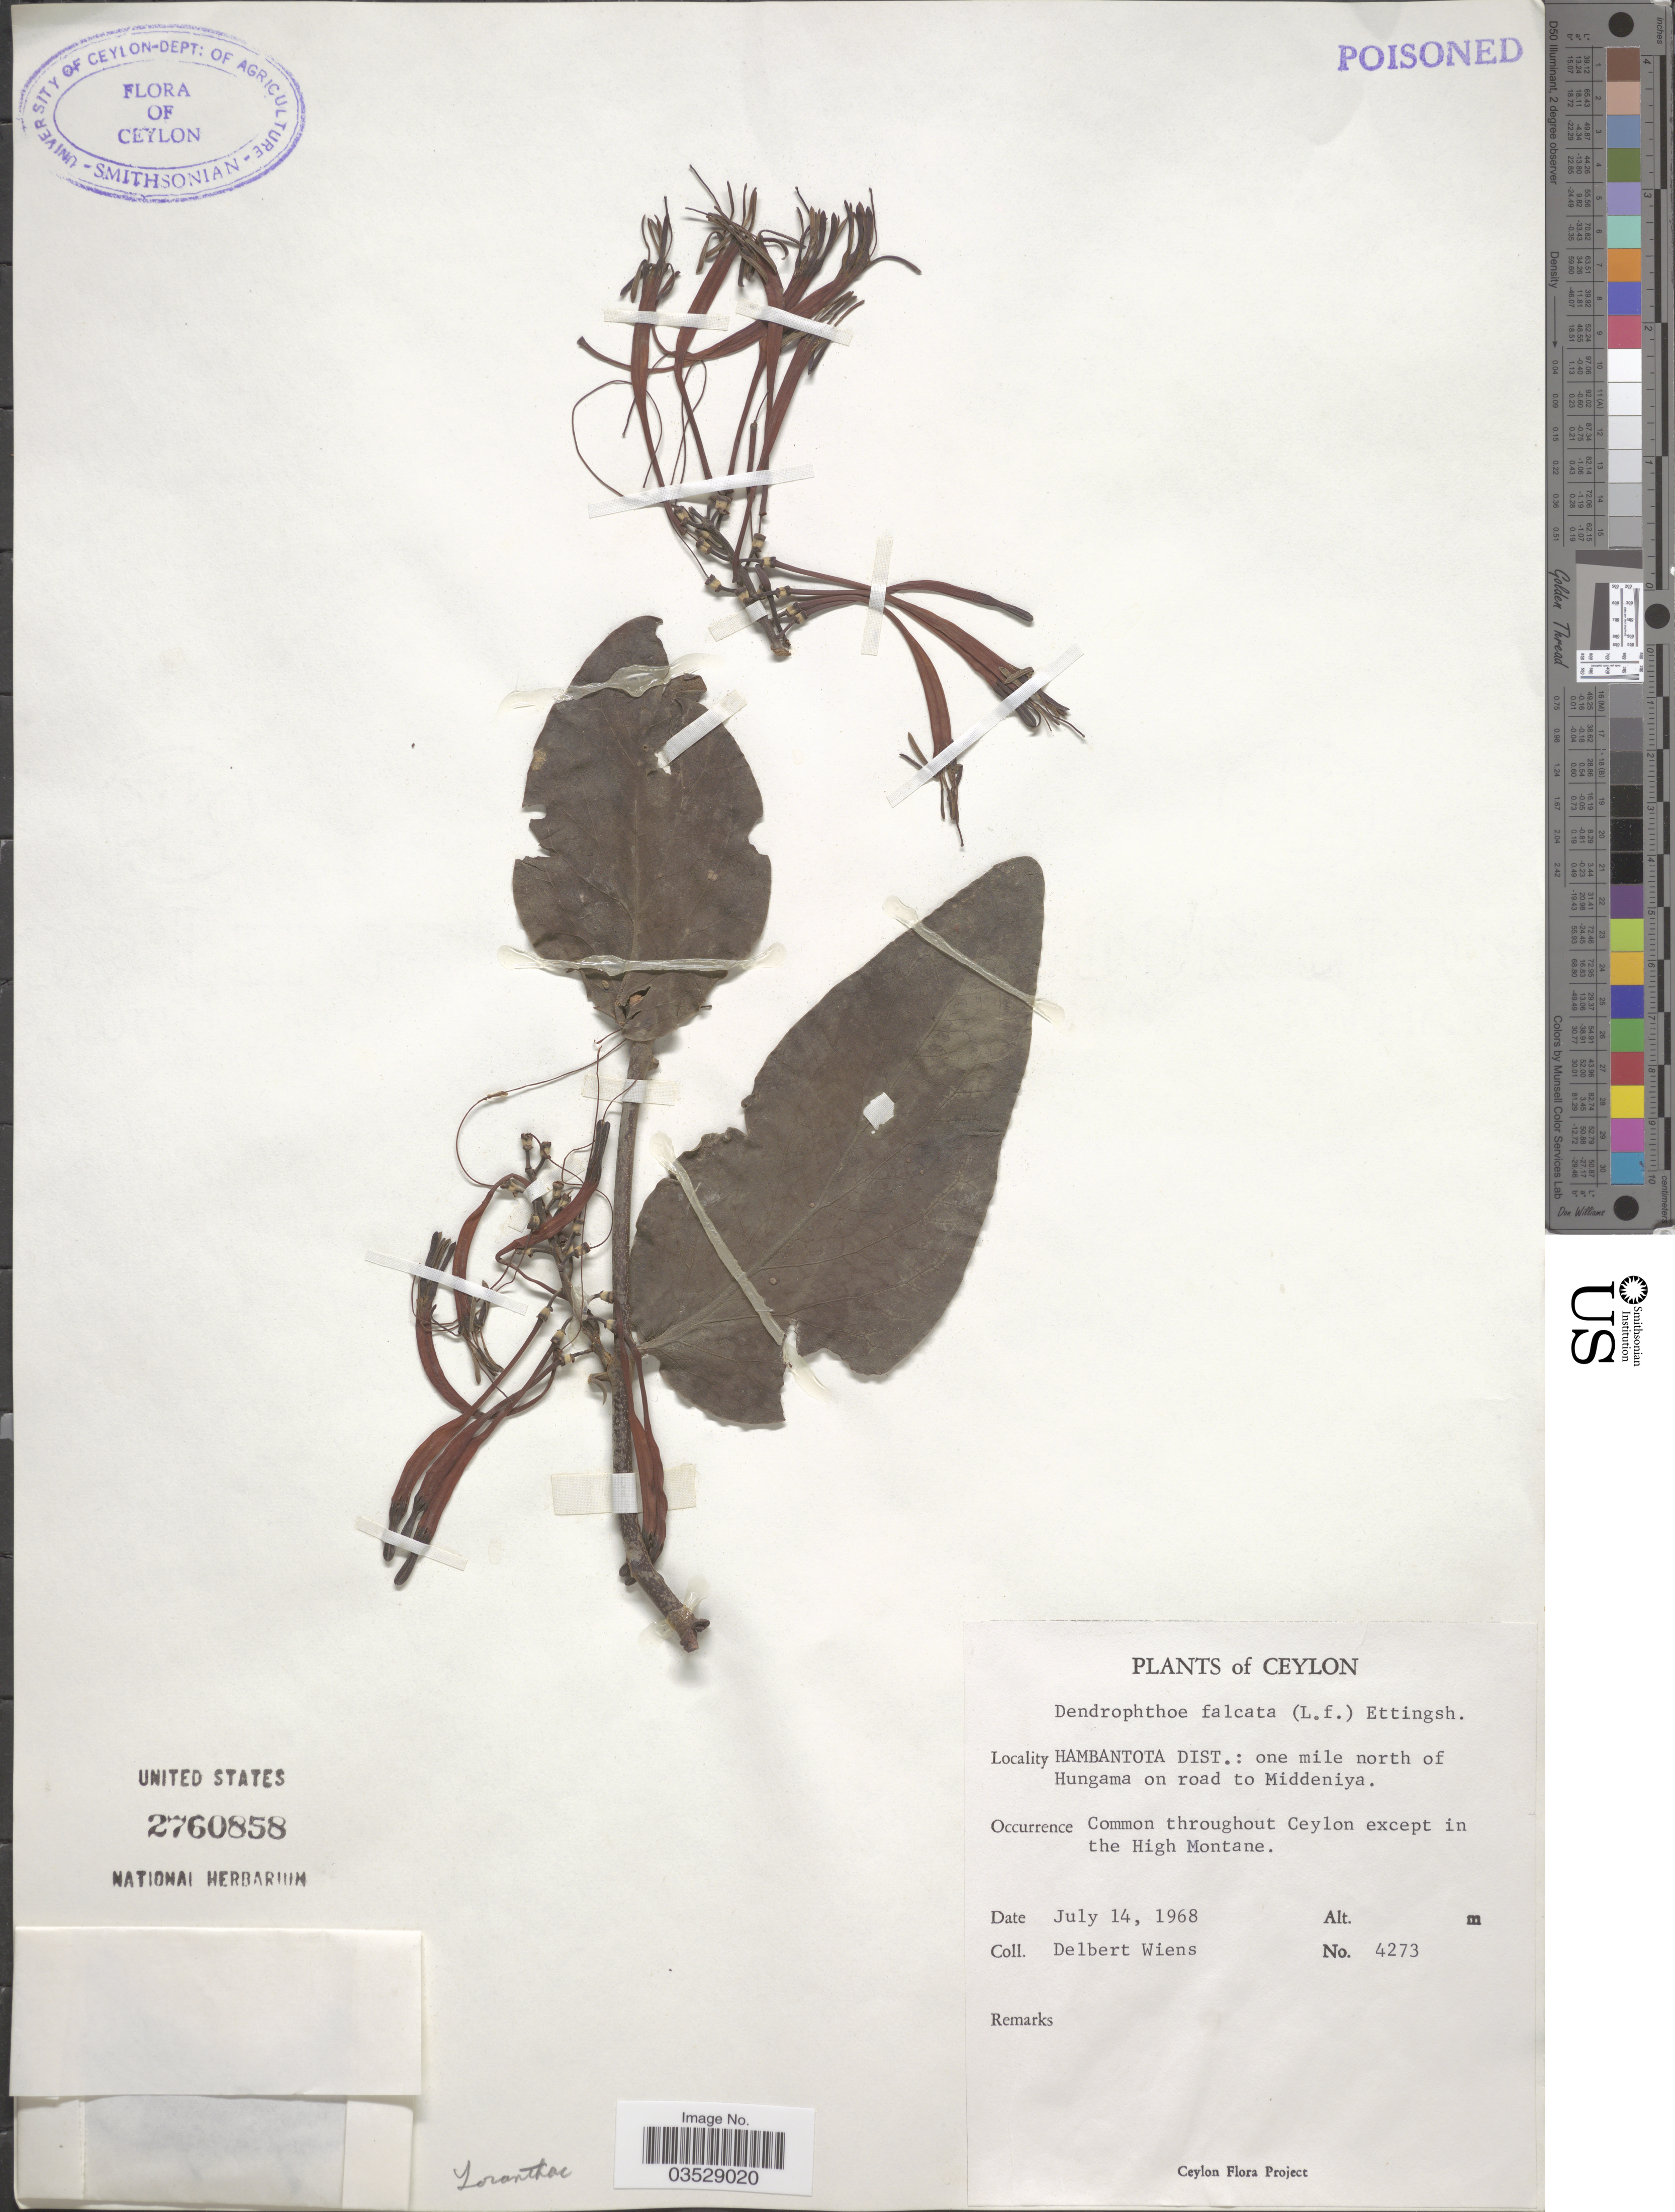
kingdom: Plantae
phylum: Tracheophyta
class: Magnoliopsida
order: Santalales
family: Loranthaceae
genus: Dendrophthoe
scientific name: Dendrophthoe falcata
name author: (L. f.) Ettingsh.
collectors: D. Wiens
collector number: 4273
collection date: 1968-07-14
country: Sri Lanka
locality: Ceylon. Hambantota Dist.: one mile north of Hungama on road to Middeniya. Common throughout Ceylon except in the High Montane.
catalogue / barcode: US 2760858